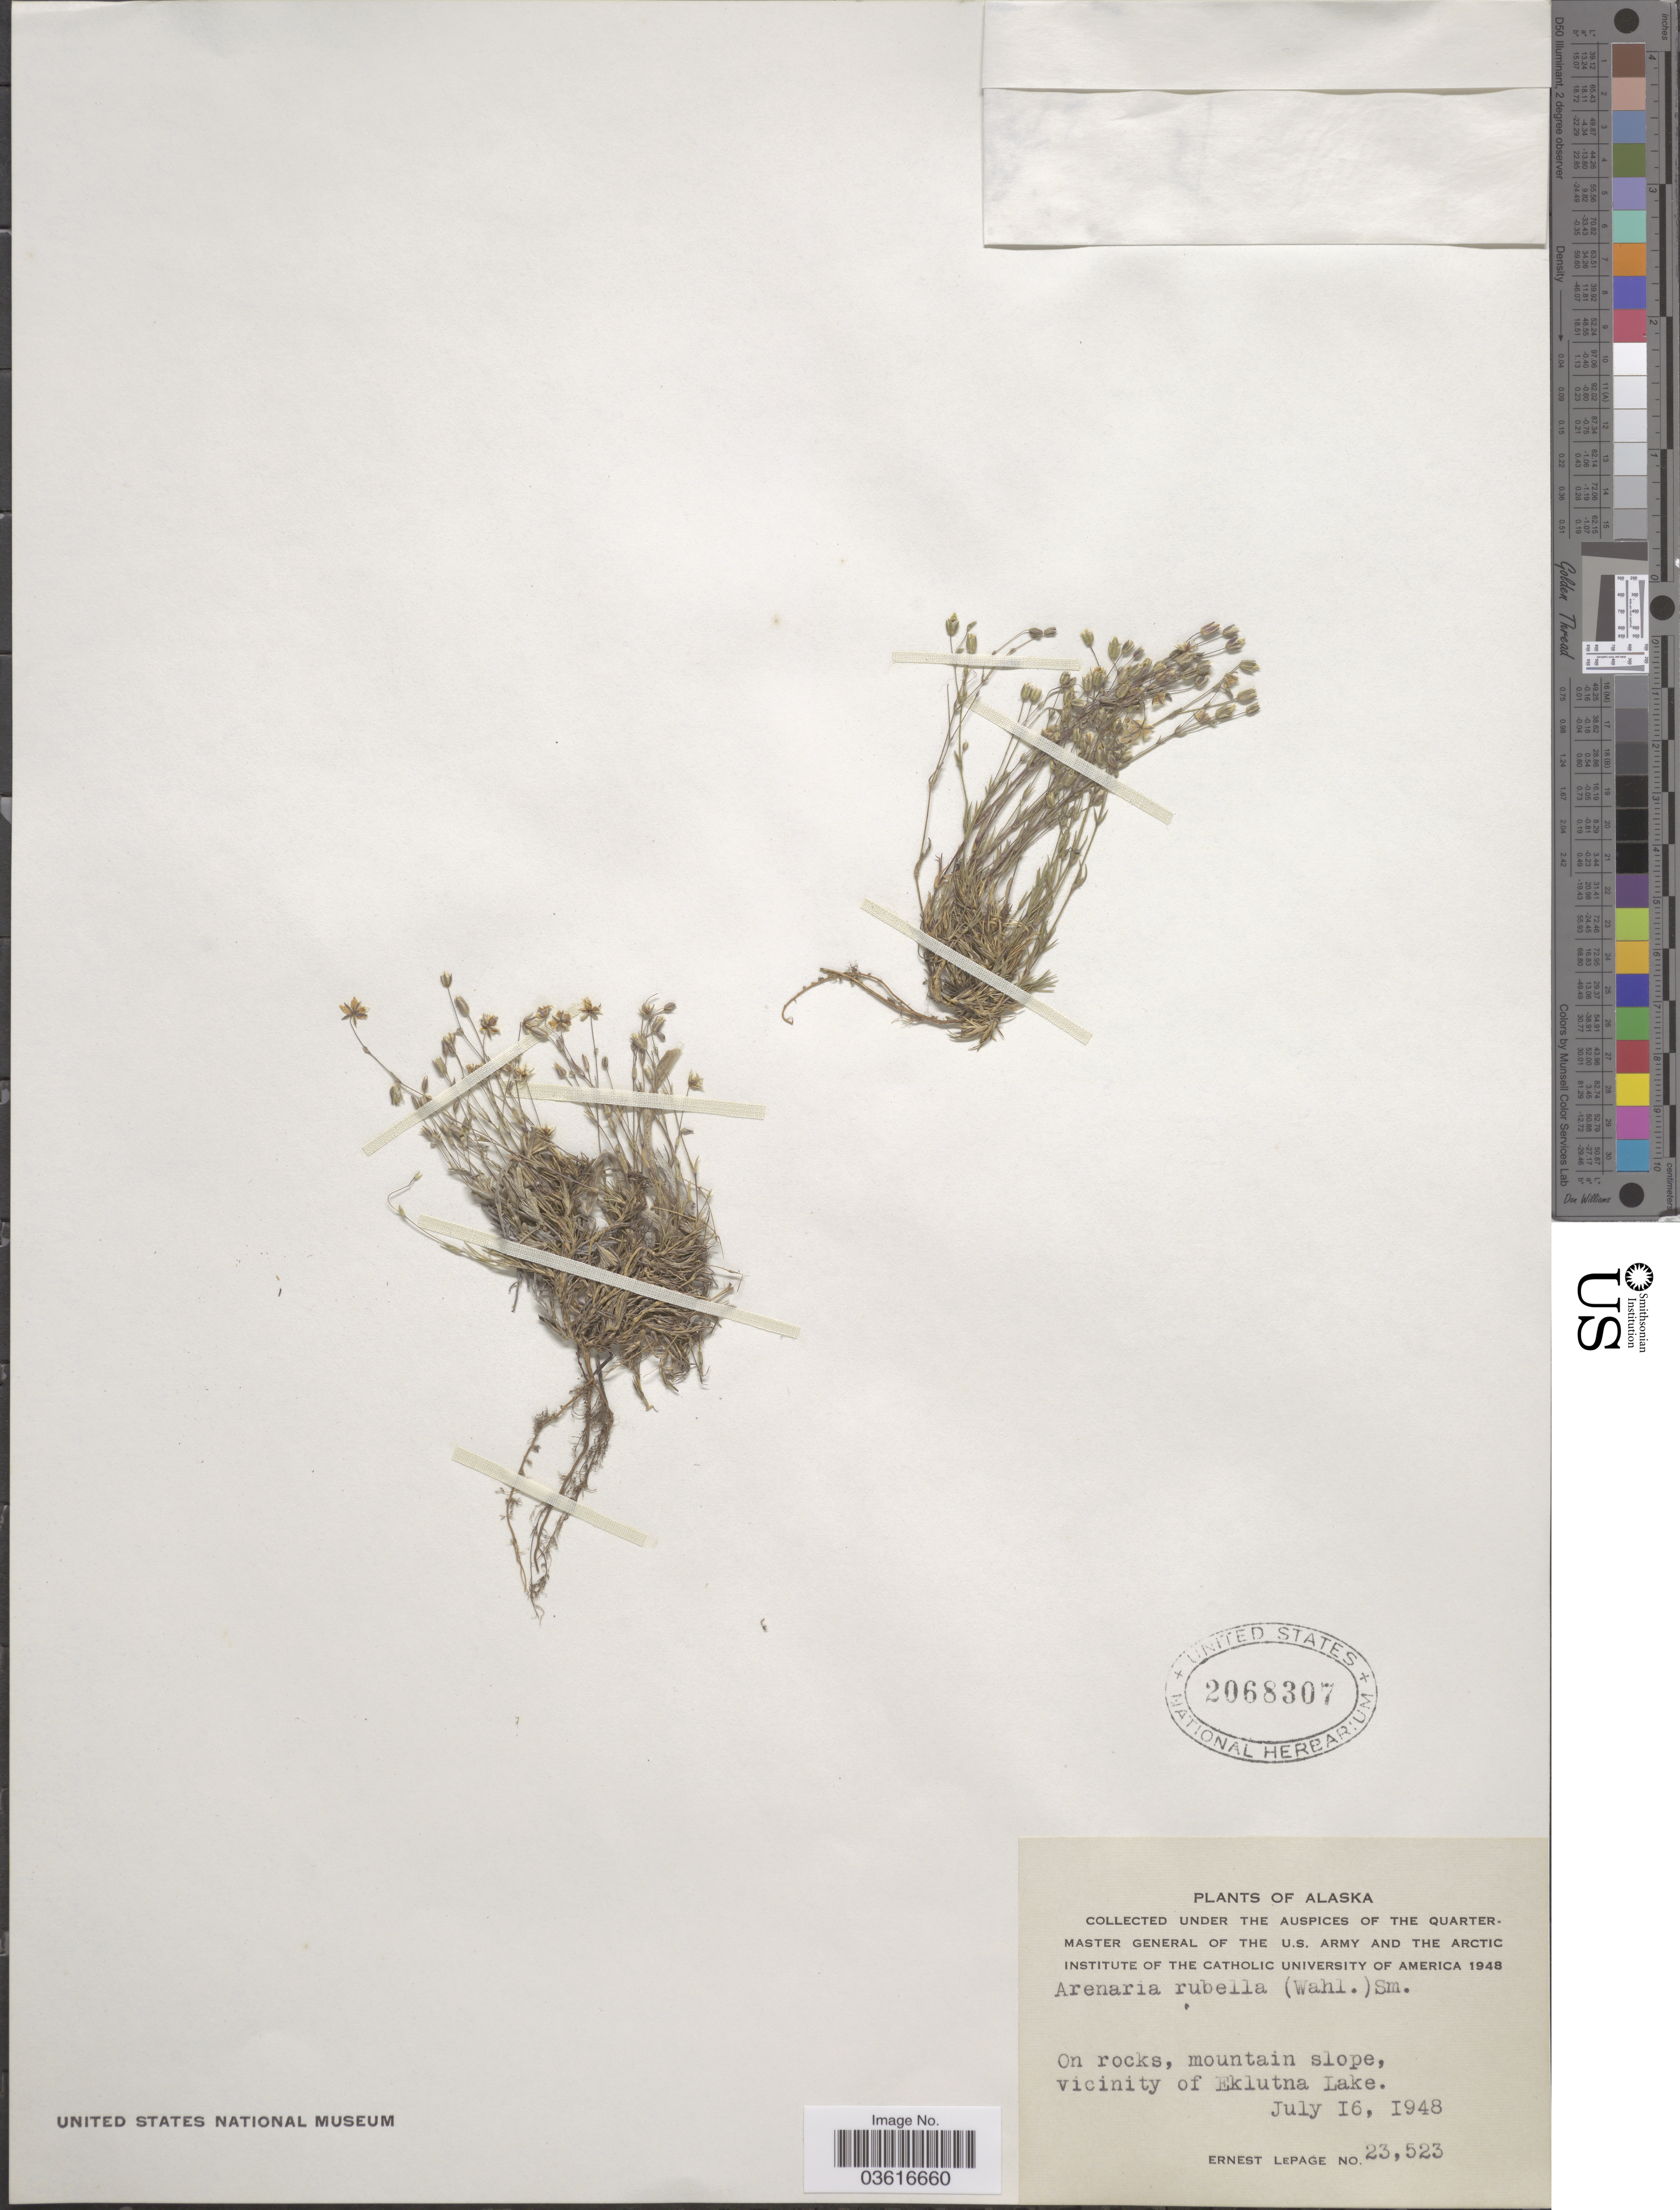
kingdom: Plantae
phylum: Tracheophyta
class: Magnoliopsida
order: Caryophyllales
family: Caryophyllaceae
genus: Minuartia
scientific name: Minuartia rubella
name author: (Wahlenb.) Hiern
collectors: E. Lepage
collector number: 23523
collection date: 1948-07-16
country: United States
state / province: Alaska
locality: Vicinity of Eklutna Lake.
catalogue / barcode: US 2068307